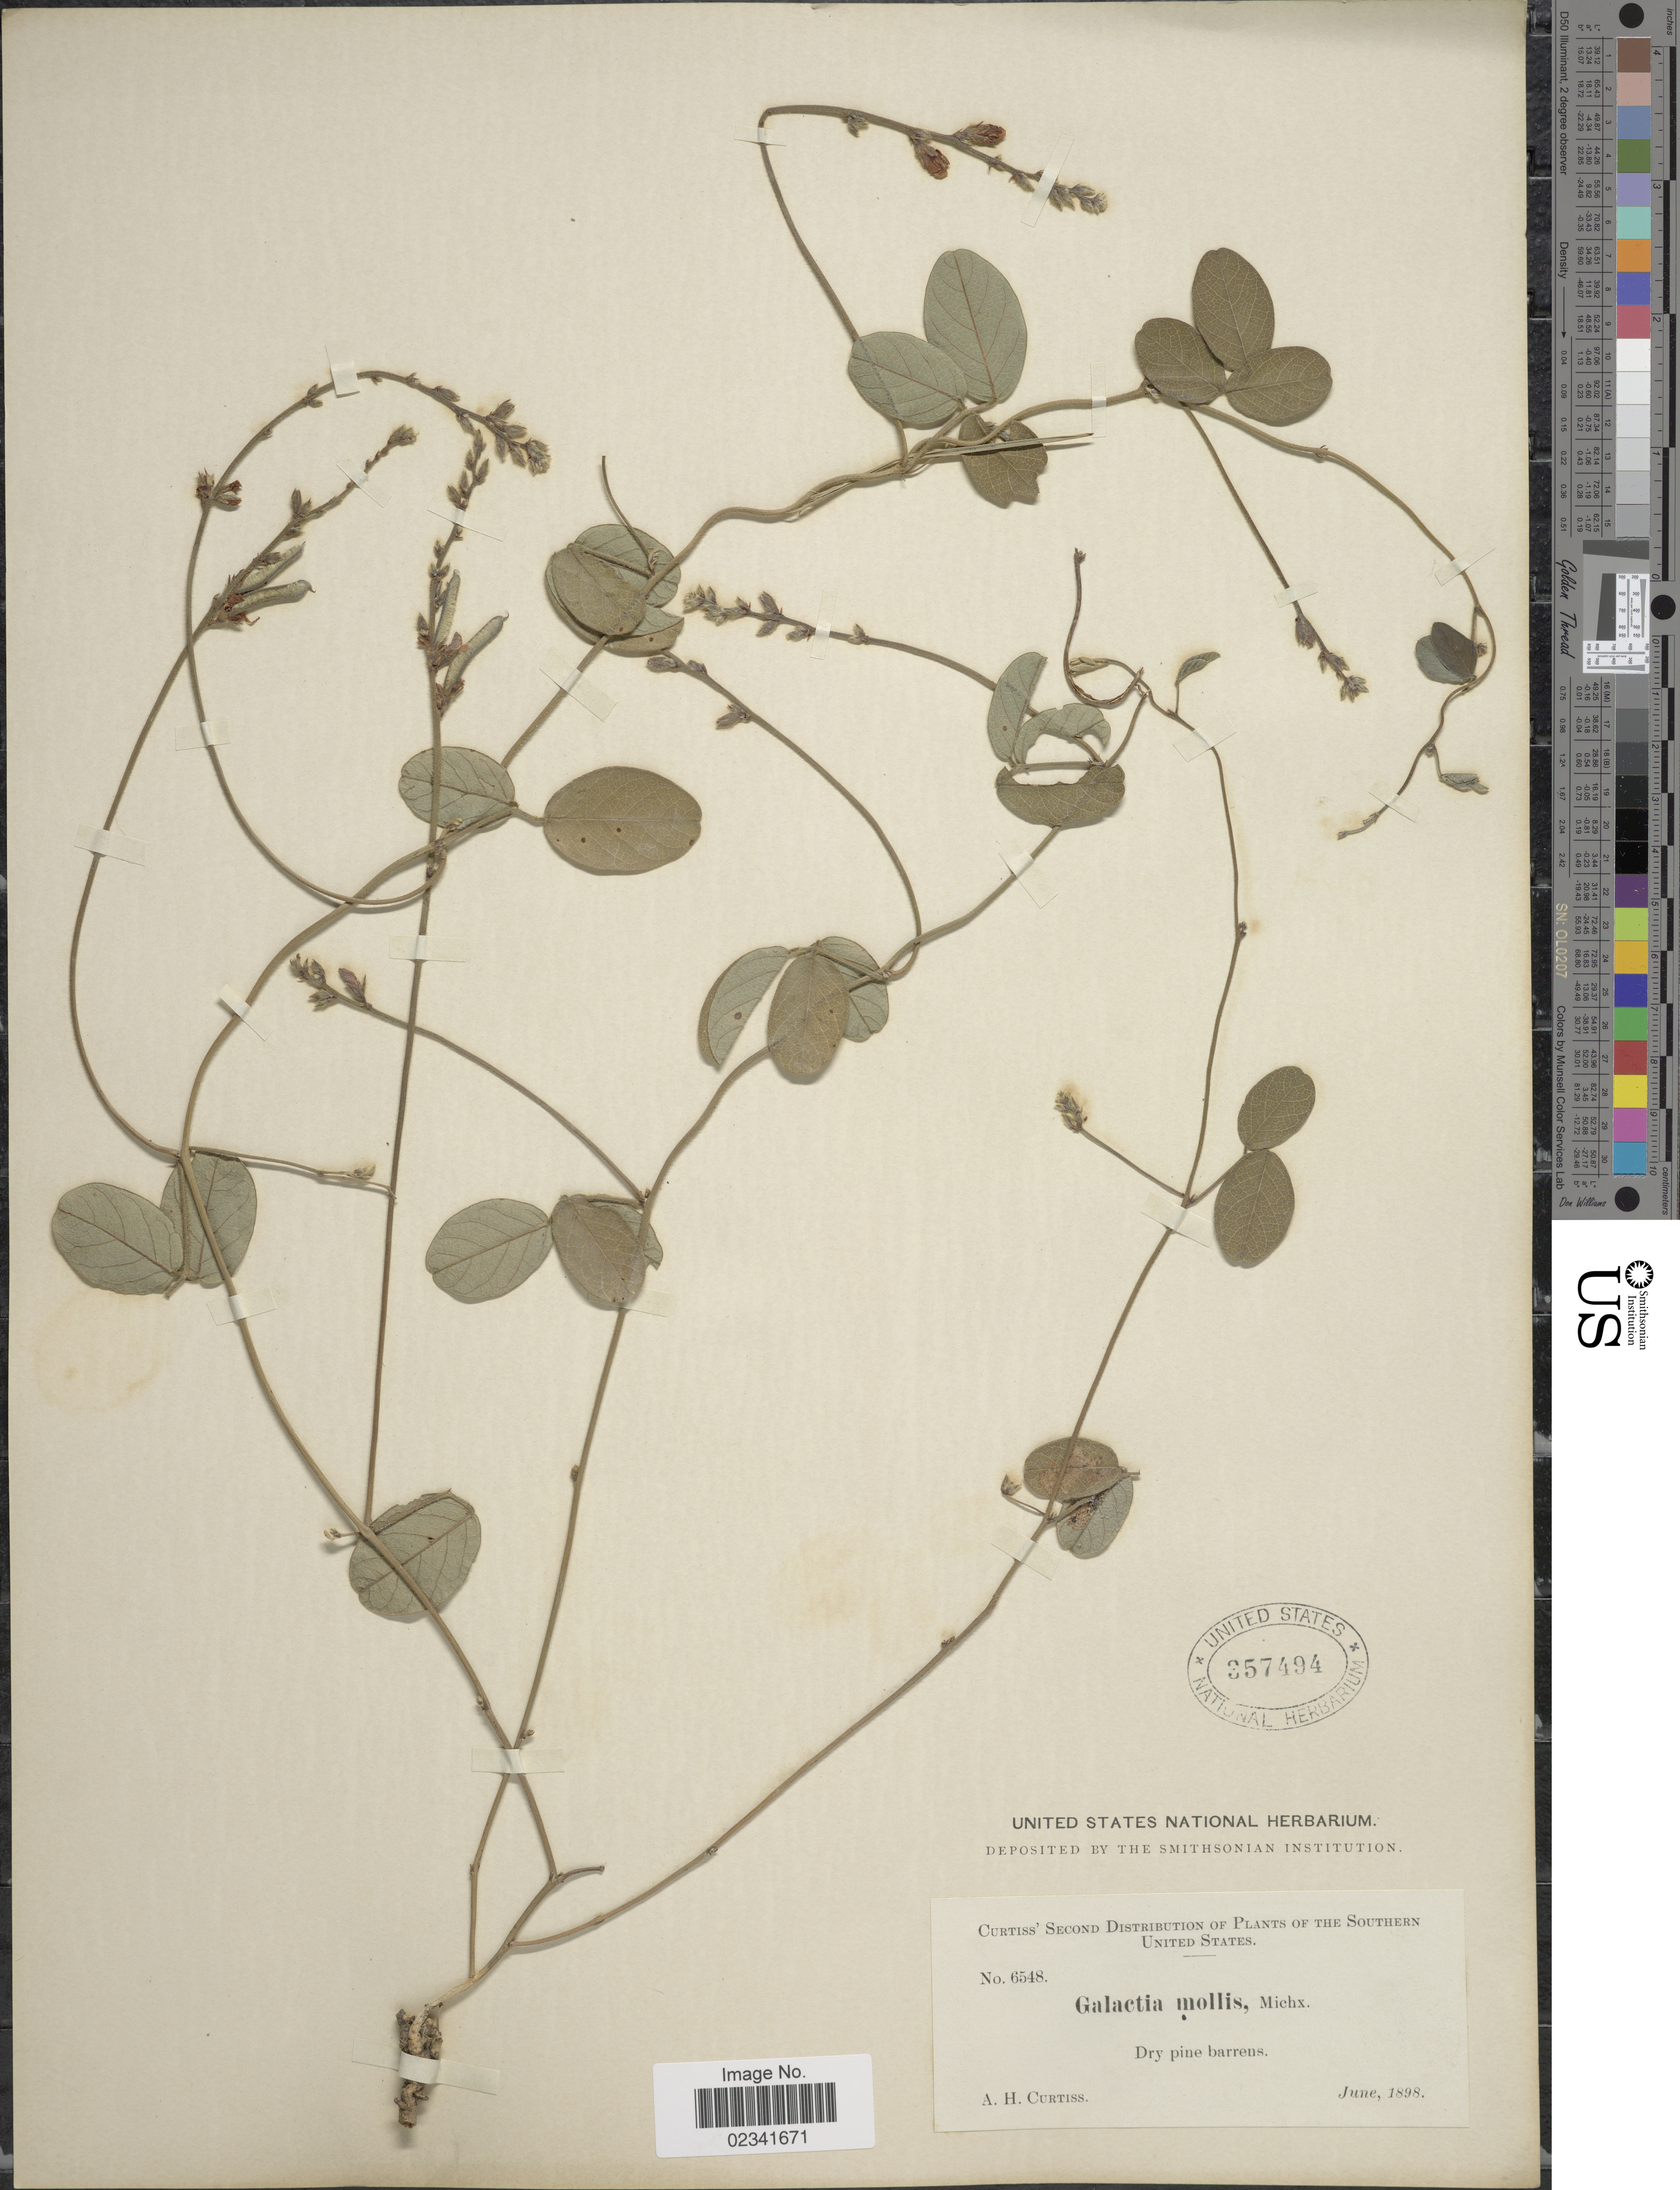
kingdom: Plantae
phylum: Tracheophyta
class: Magnoliopsida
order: Fabales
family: Fabaceae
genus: Galactia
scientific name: Galactia mollis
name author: Michx.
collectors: A. H. Curtiss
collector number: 6548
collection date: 1898-06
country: United States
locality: The Southern United States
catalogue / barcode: US 357494